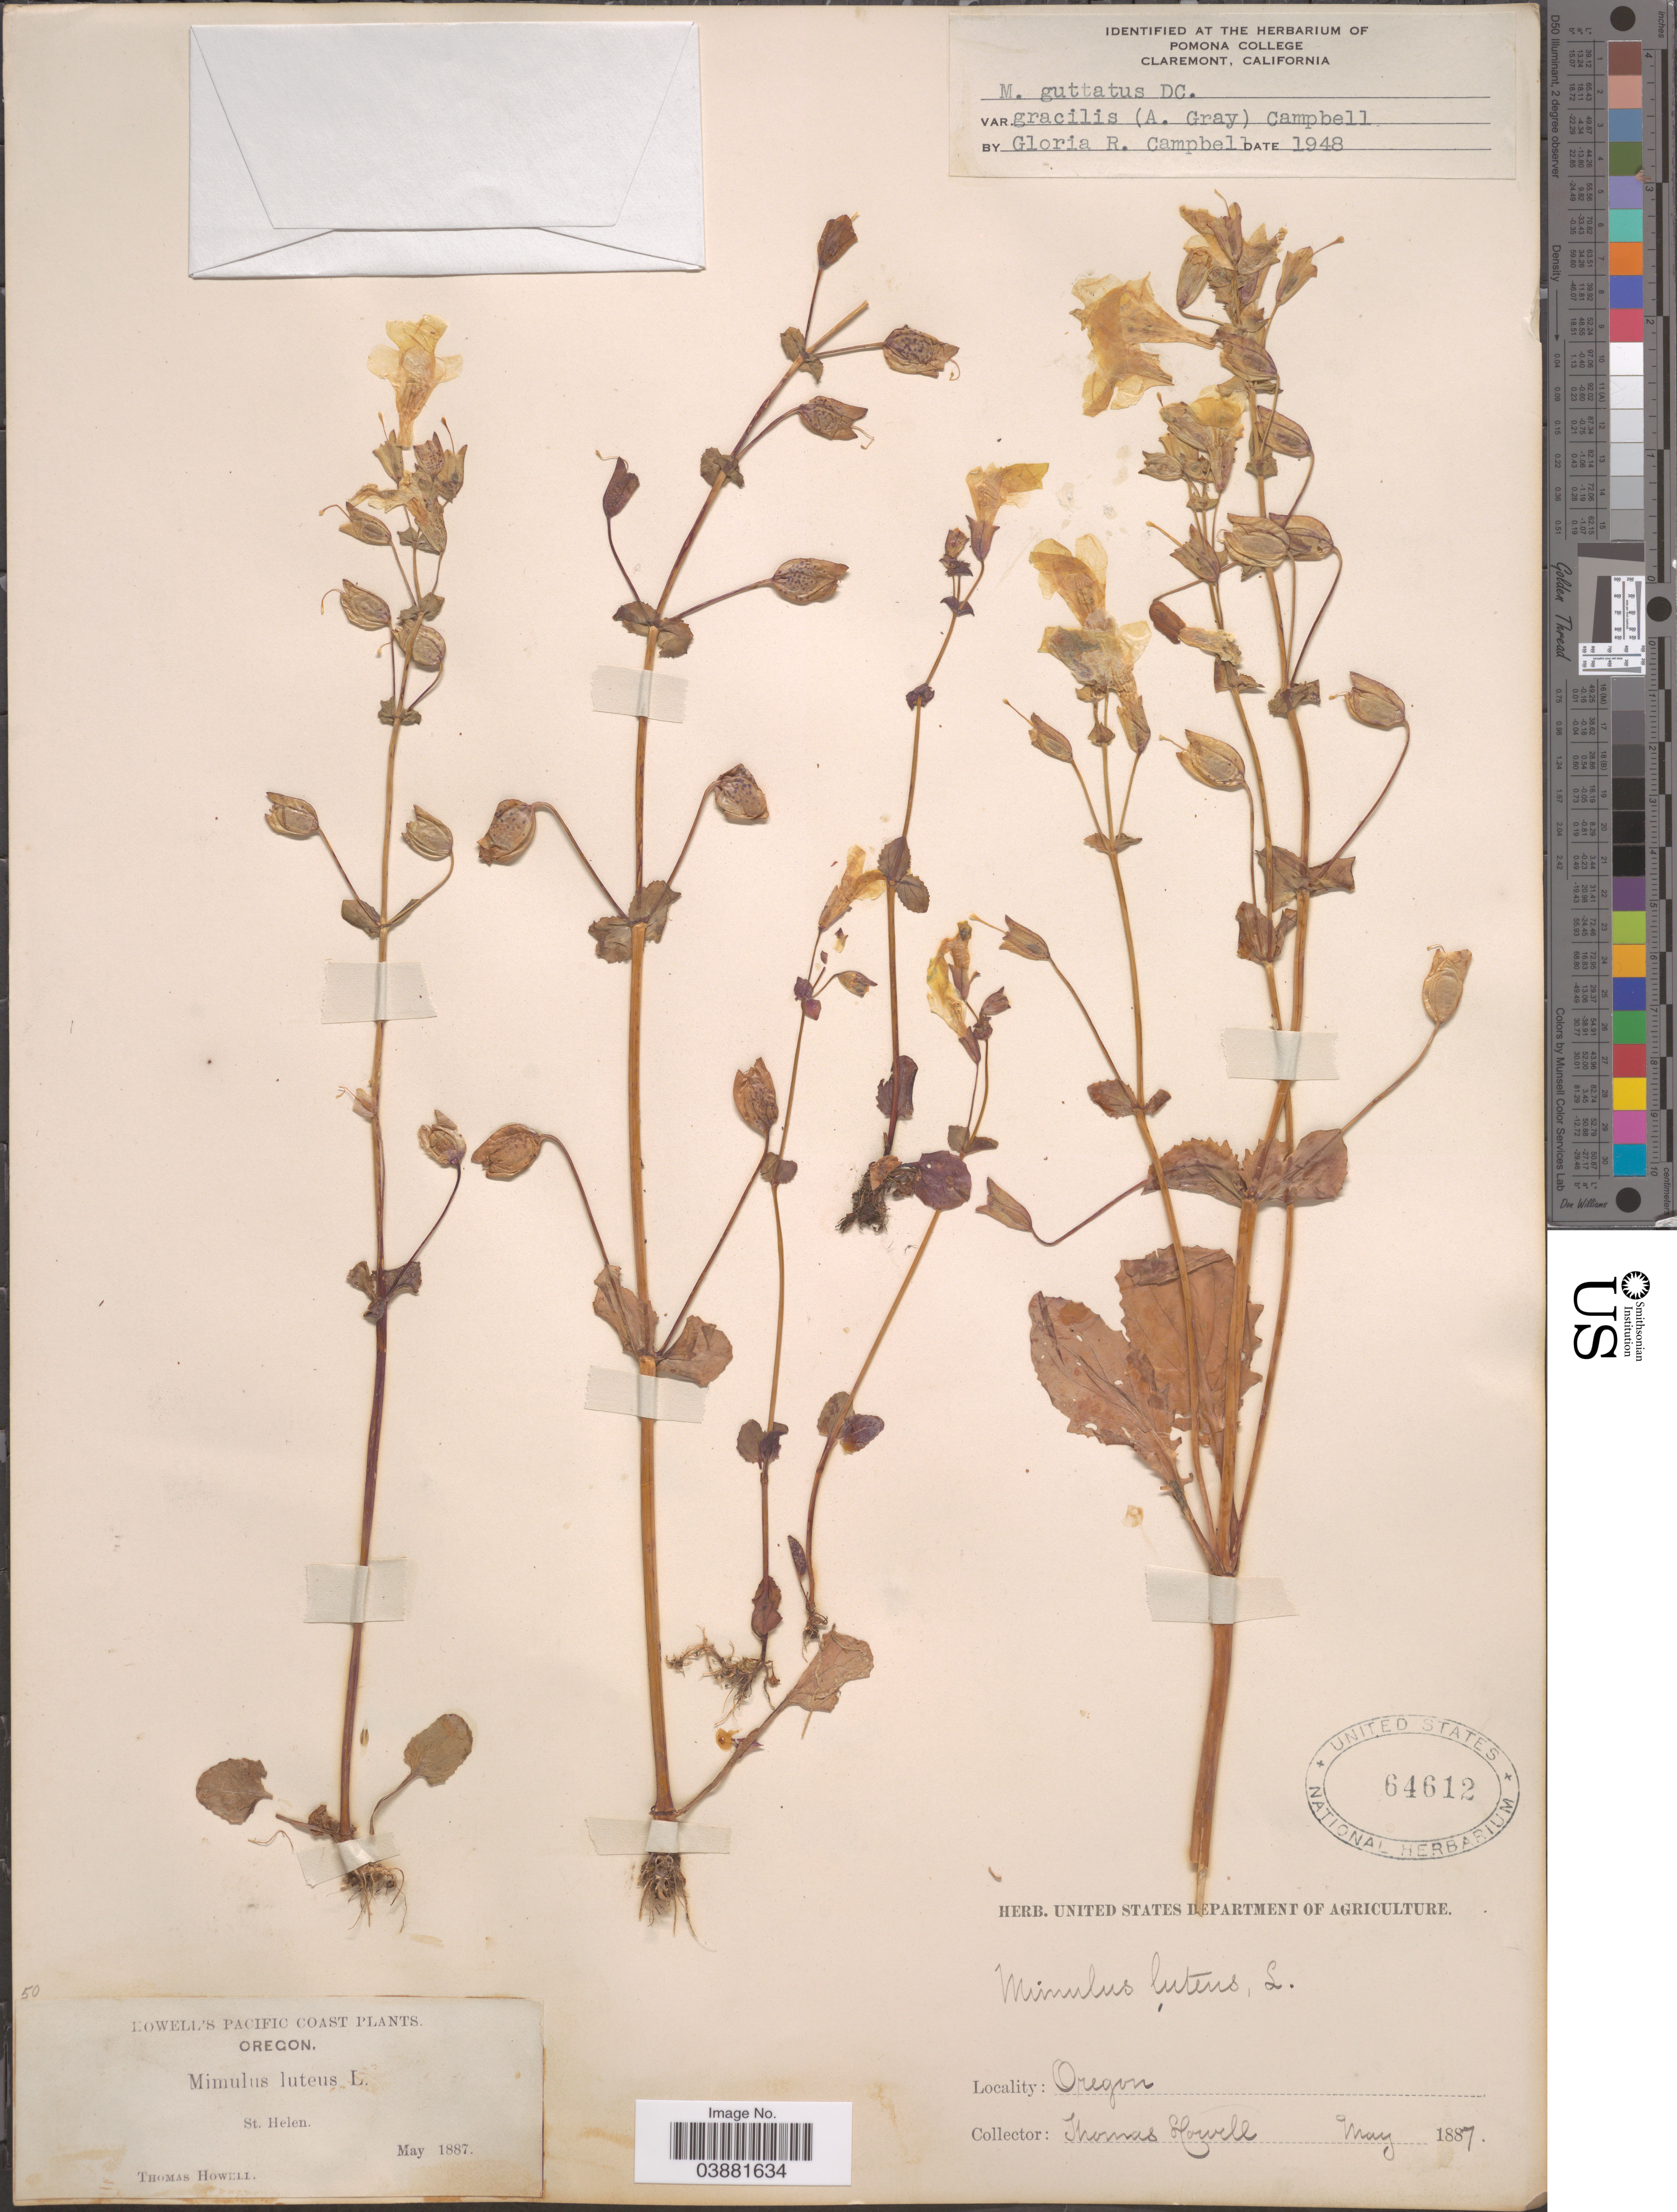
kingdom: Plantae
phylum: Tracheophyta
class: Magnoliopsida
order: Lamiales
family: Phrymaceae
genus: Mimulus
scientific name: Mimulus guttatus var. gracilis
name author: (A. Gray) G.R. Campb.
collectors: T. Howell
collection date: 1887-05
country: United States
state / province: Oregon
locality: Pacific Coast. St. Helen.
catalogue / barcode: US 64612